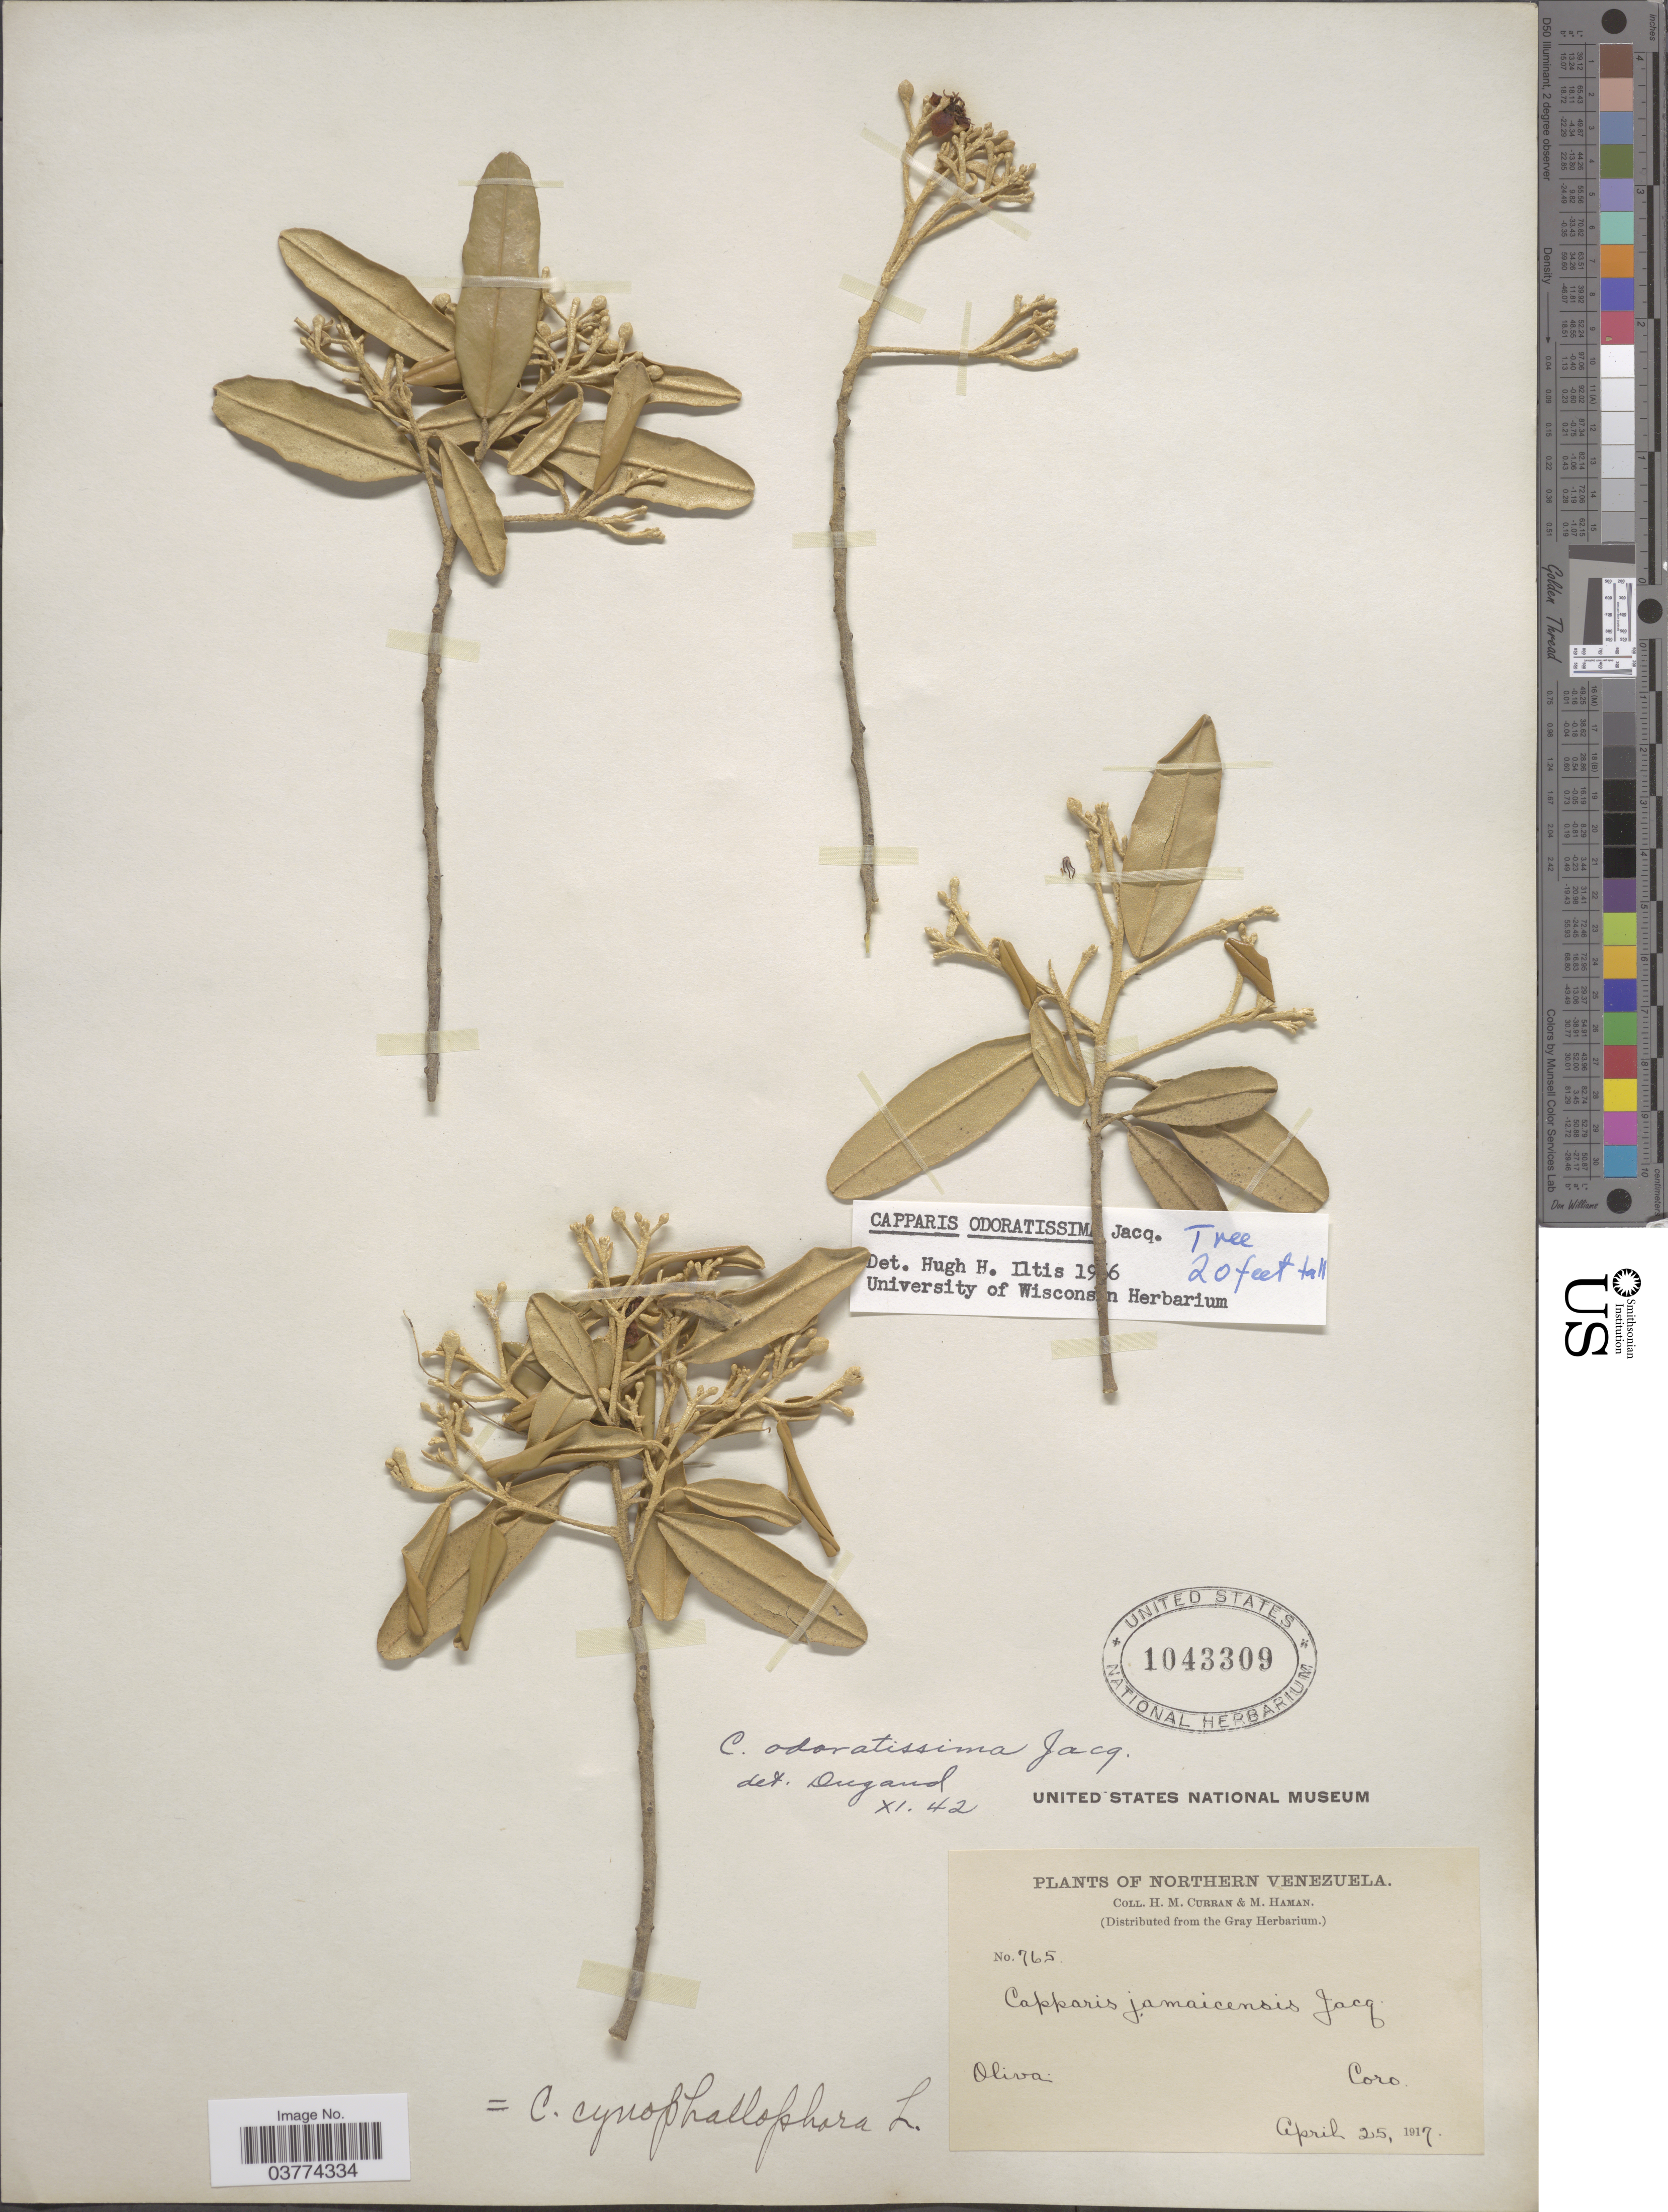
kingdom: Plantae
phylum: Tracheophyta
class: Magnoliopsida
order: Brassicales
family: Capparaceae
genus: Quadrella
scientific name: Quadrella odoratissima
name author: (Jacq.) Hutch.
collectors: H. M. Curran & M. Haman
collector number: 765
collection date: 1917-04-25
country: Venezuela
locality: Northern Venezuela. Coro.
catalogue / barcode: US 1043309